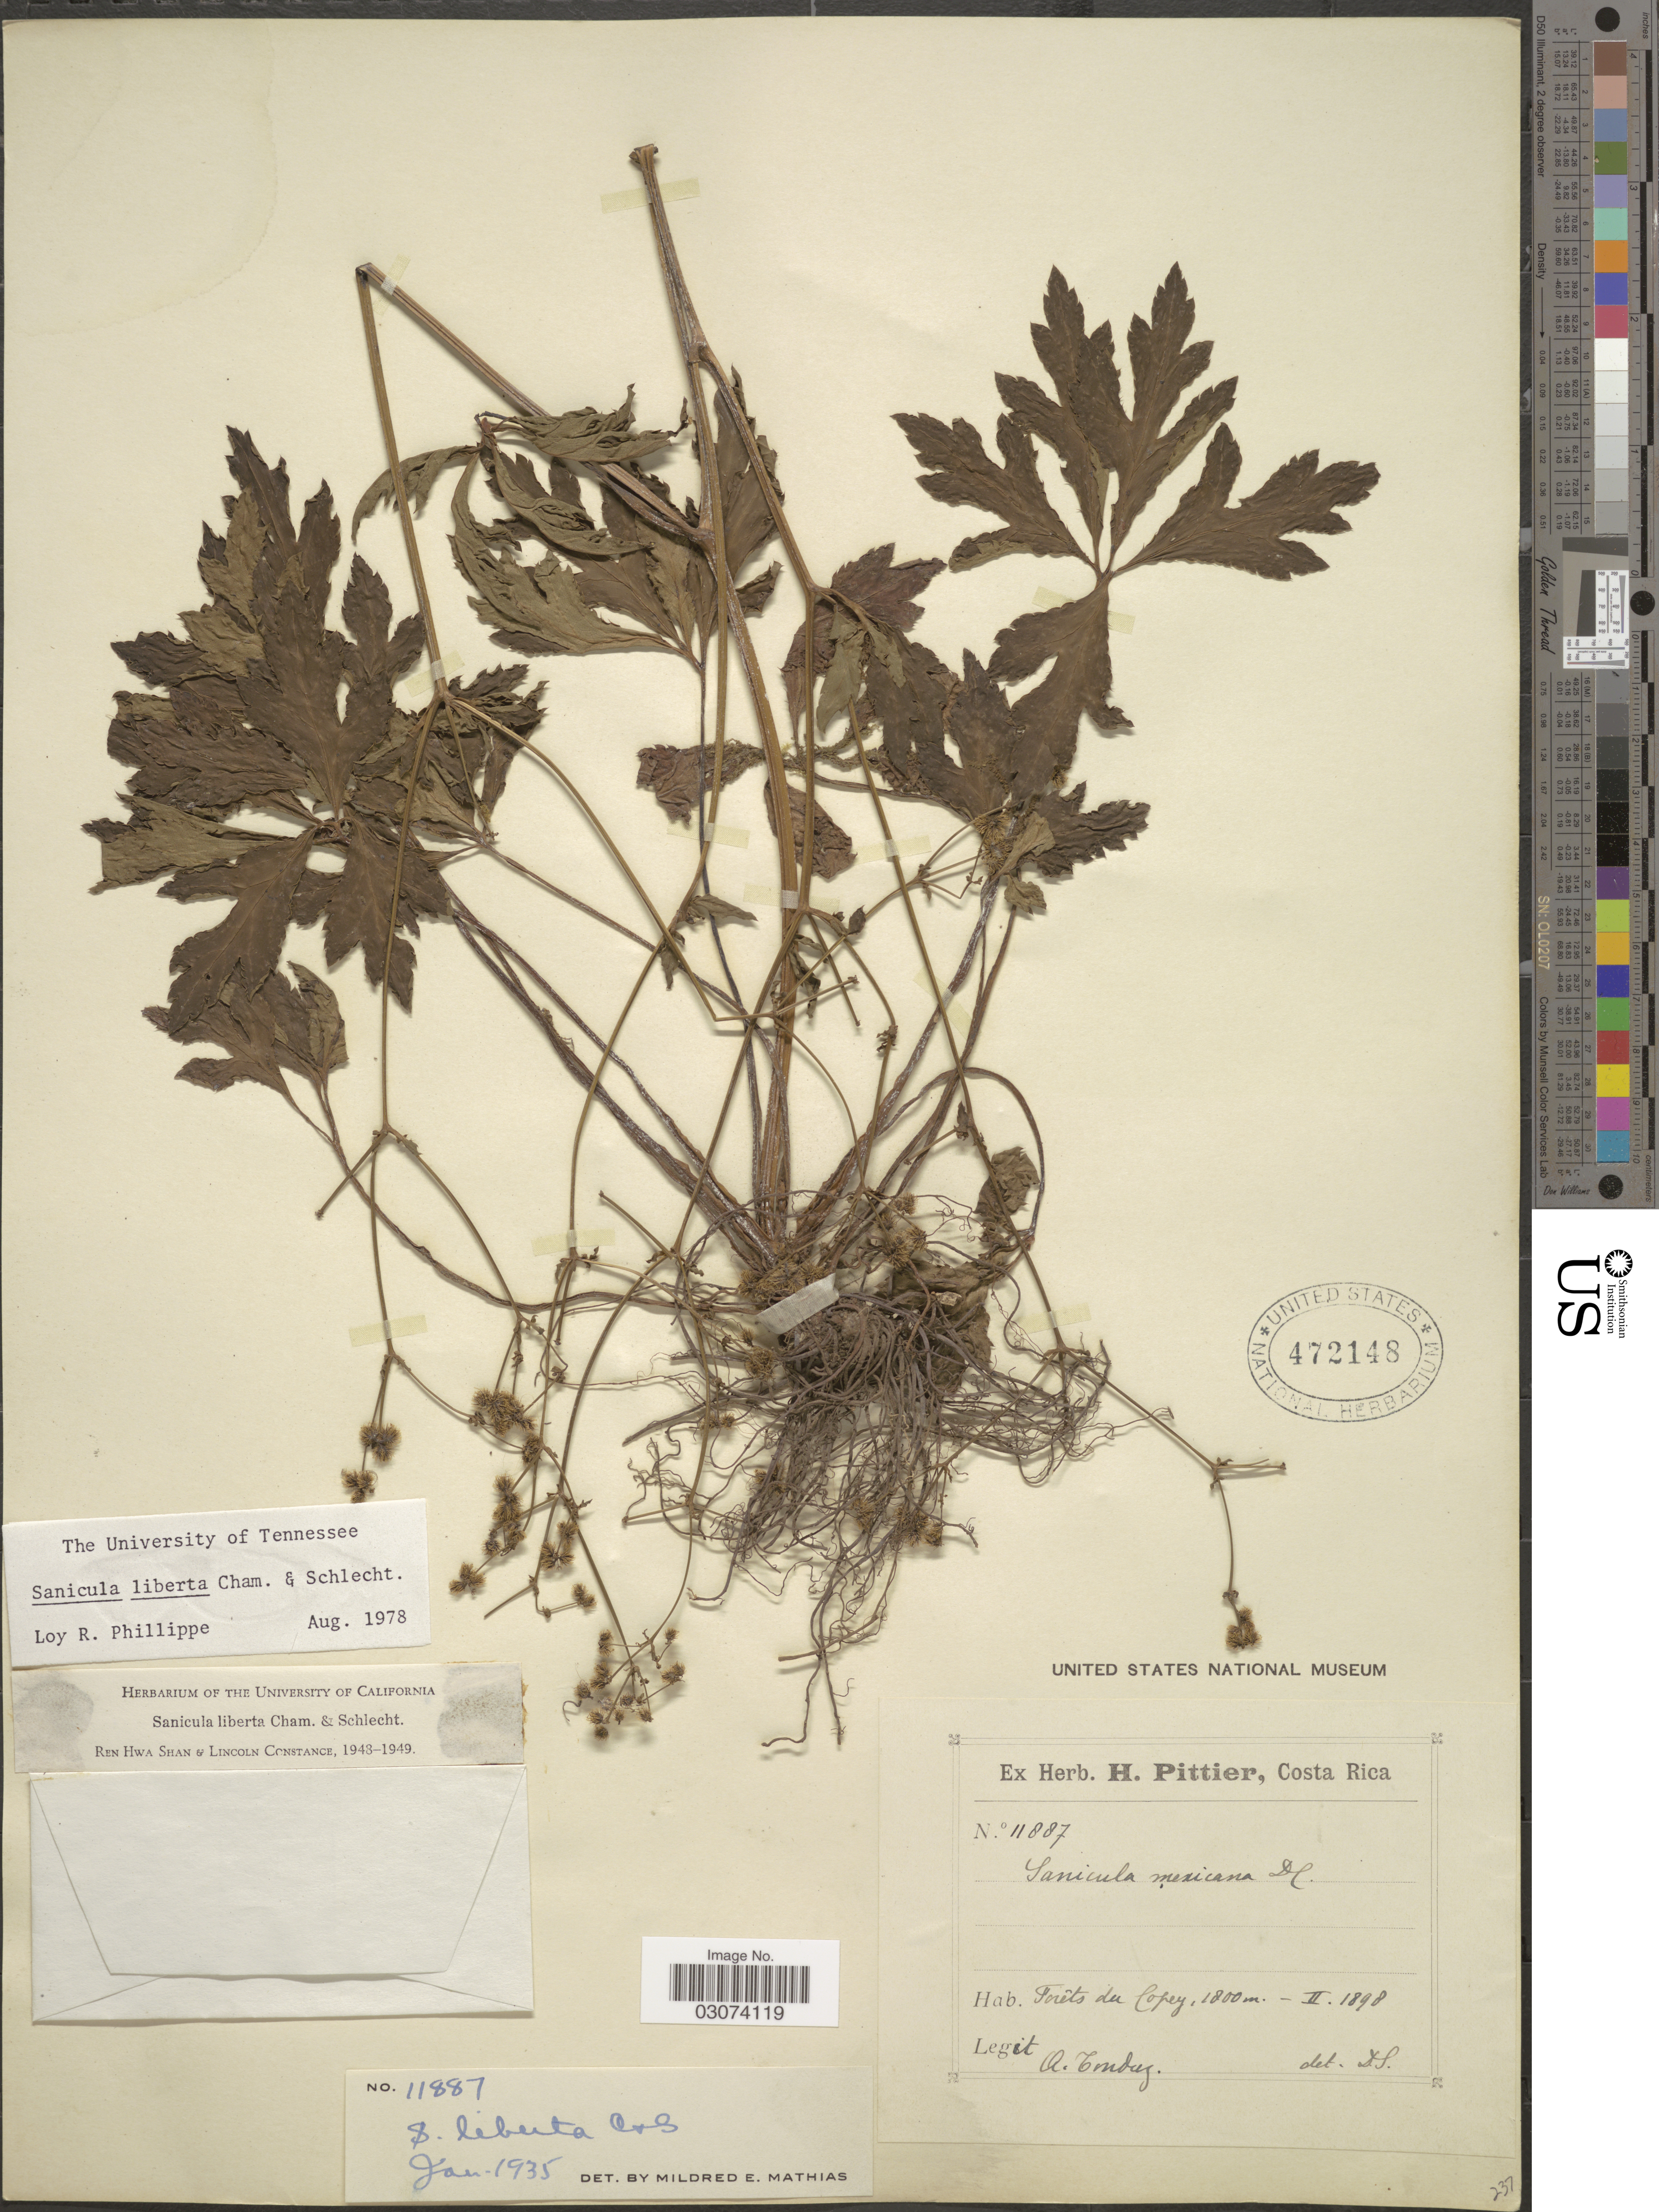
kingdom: Plantae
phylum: Tracheophyta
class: Magnoliopsida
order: Apiales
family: Apiaceae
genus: Sanicula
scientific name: Sanicula liberta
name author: Cham. & Schltdl.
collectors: A. Tonduz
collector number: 11887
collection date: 1898-02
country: Costa Rica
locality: Forêts du Copey.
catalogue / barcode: US 472148